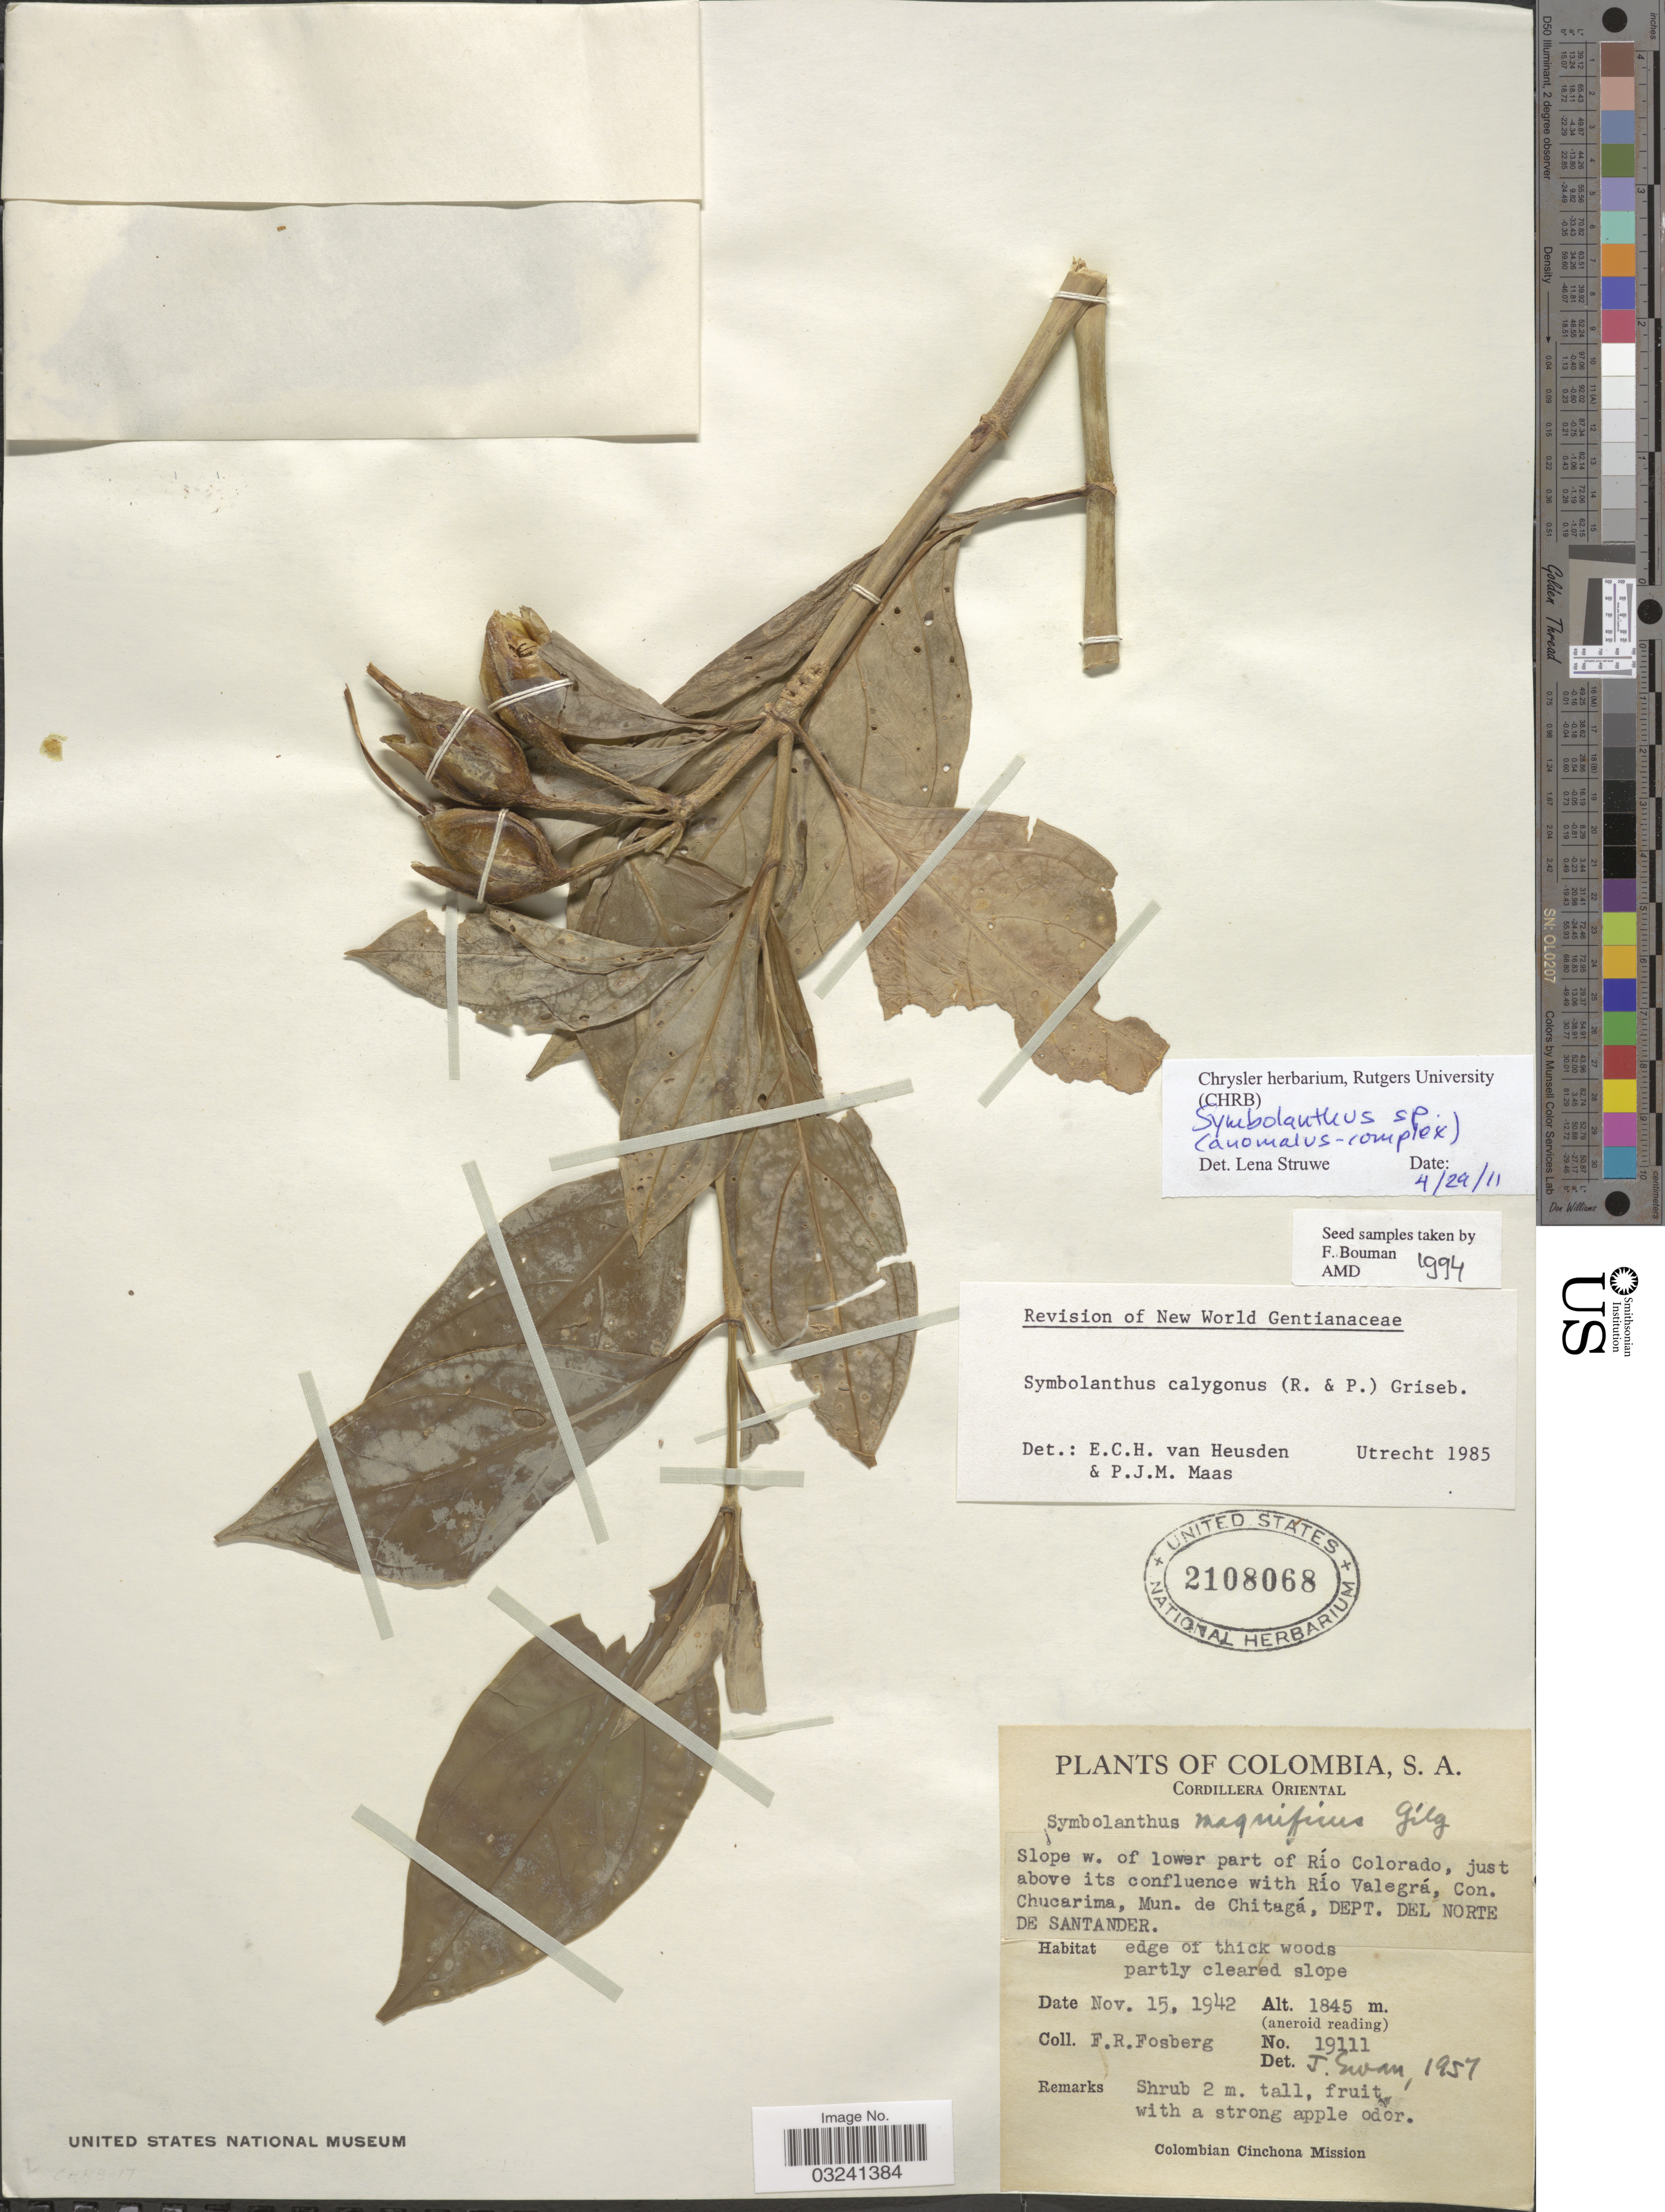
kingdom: Plantae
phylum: Tracheophyta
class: Magnoliopsida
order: Gentianales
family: Gentianaceae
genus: Symbolanthus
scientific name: Symbolanthus anomalus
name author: (Kunth) Gilg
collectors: F. R. Fosberg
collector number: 19111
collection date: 1942-11-15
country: Colombia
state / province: Norte de Santander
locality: Cordillera Oriental. Slope w. of lower part of Río Colorado, just above its confluence with Río Valegrá, Con. Chucarima, Mun. de Chitagá, Dept. del Norte de Santander.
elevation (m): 1845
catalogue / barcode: US 2108068